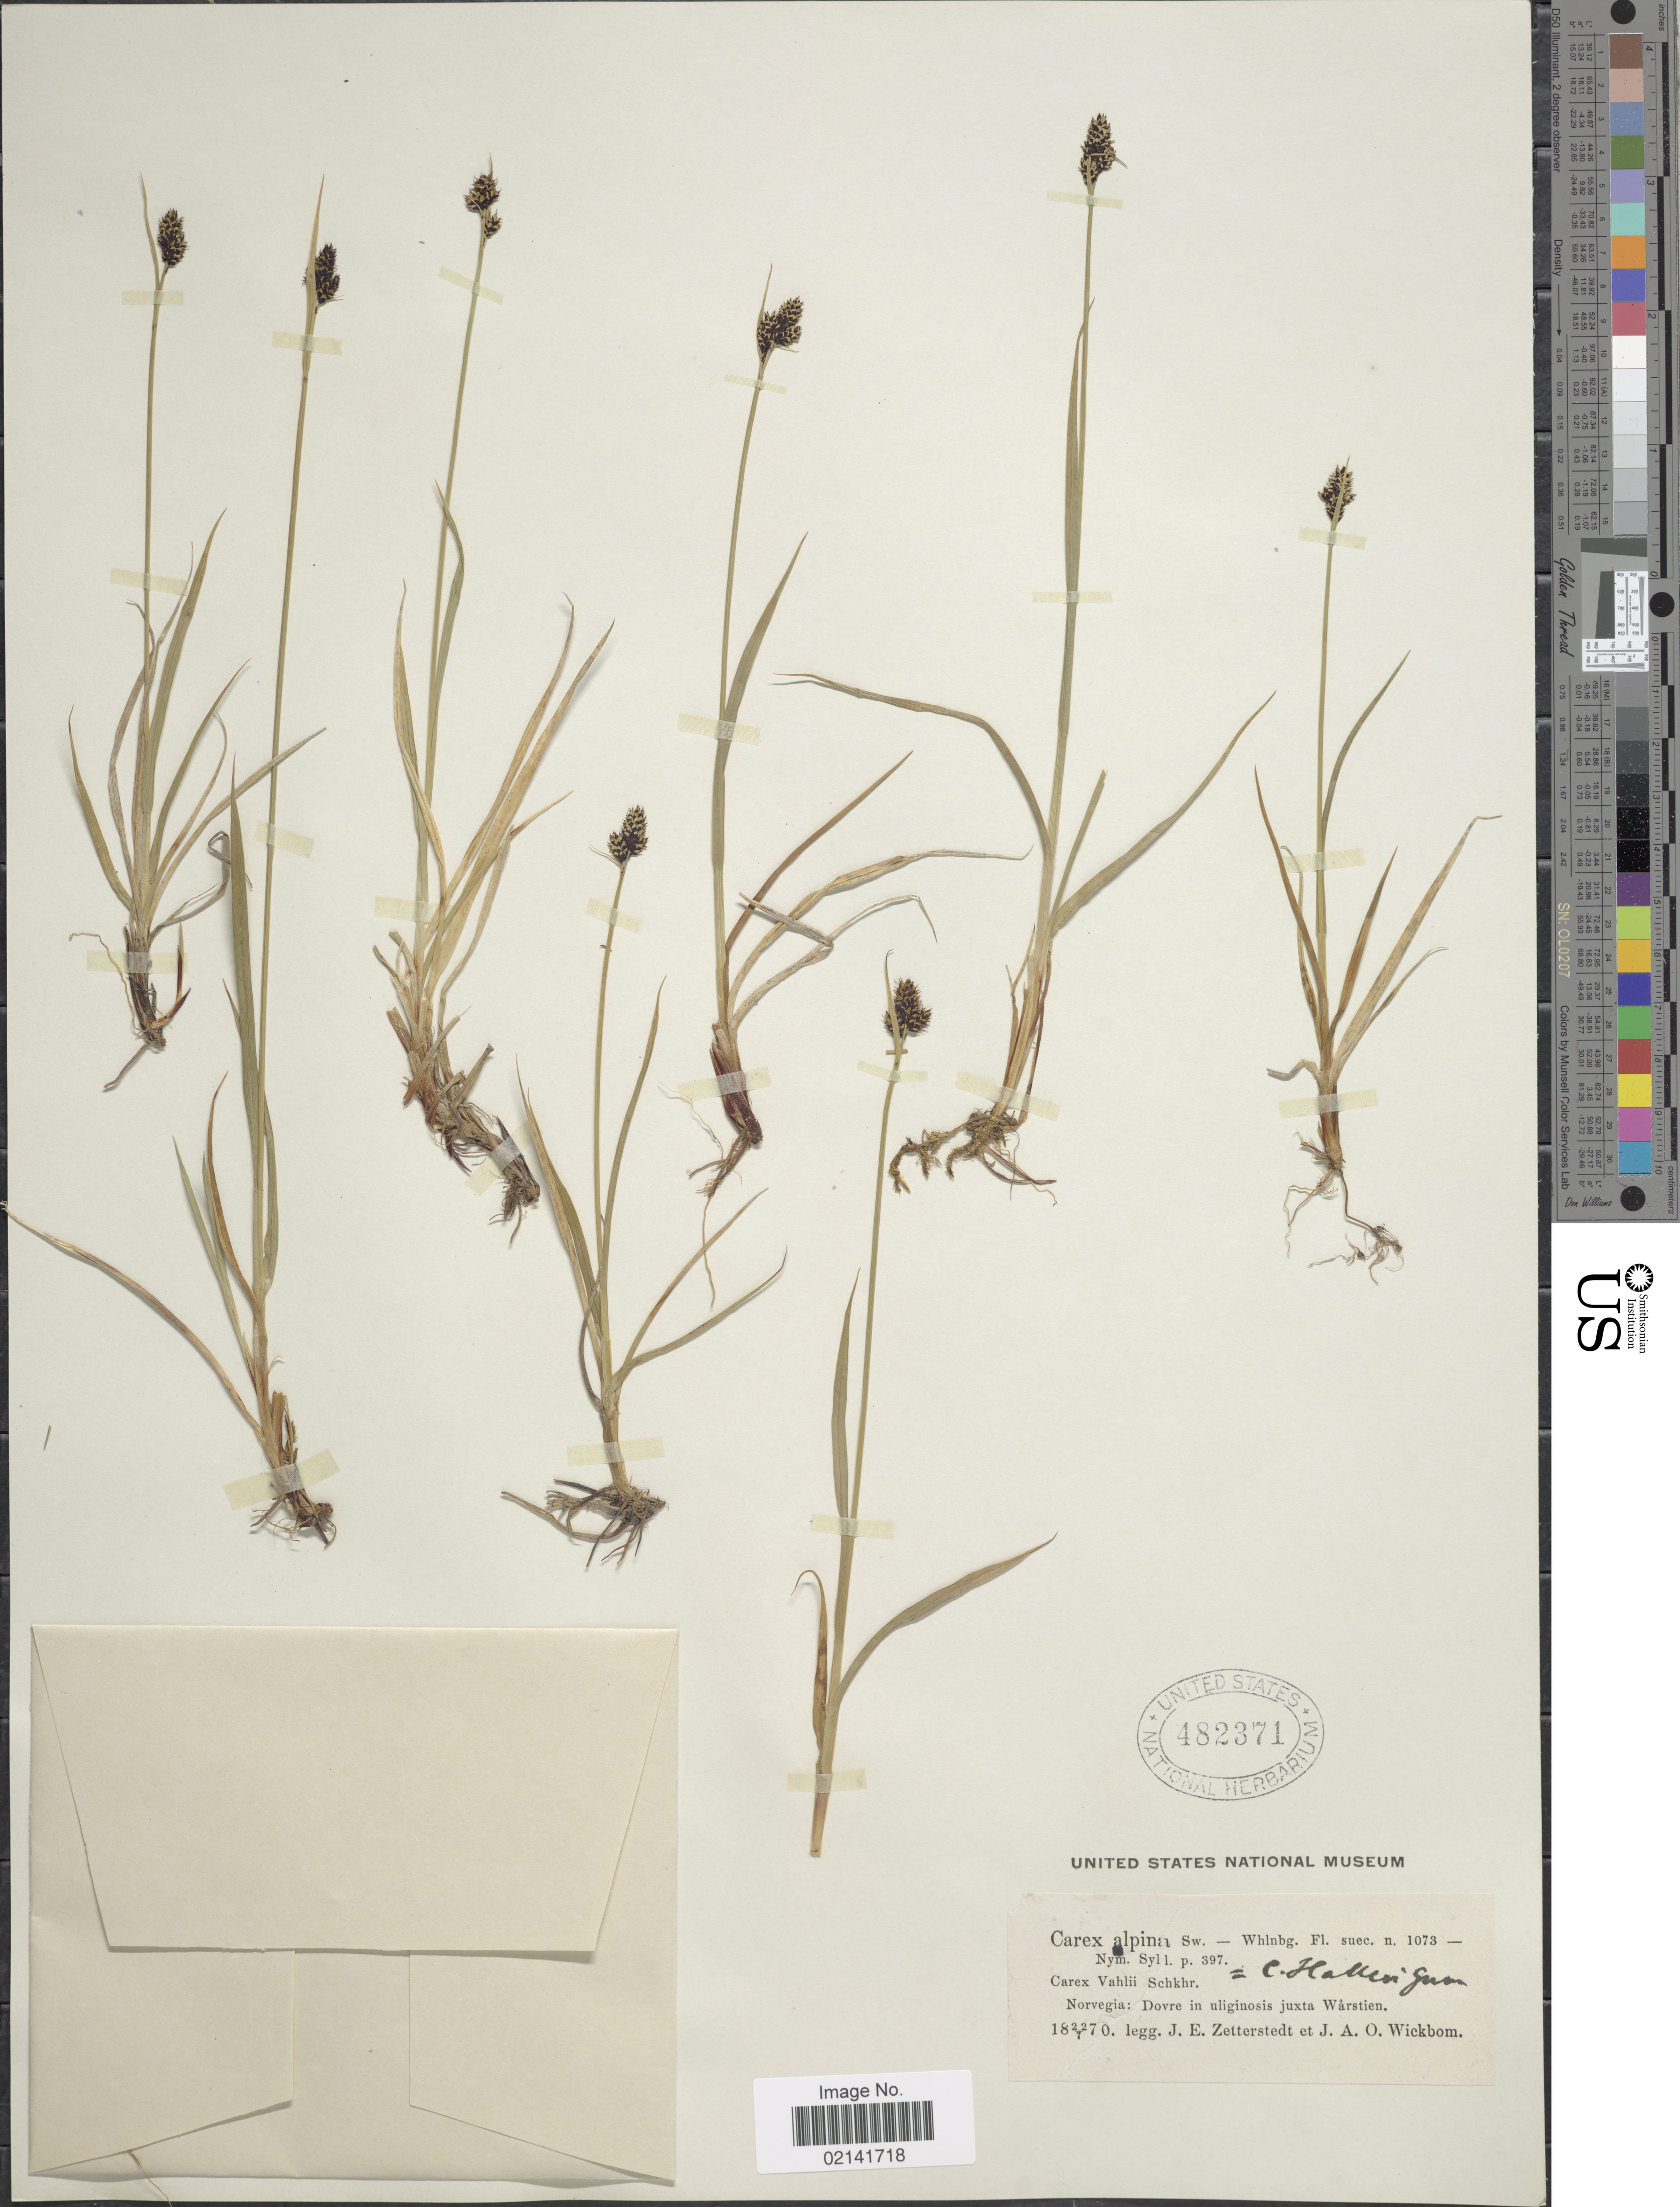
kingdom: Plantae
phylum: Tracheophyta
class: Liliopsida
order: Poales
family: Cyperaceae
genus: Carex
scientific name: Carex norvegica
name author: Retz.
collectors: J.E. Zetterstedt & J. Wickbom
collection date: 1870-07-22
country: Norway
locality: Dovre in uliginosis juxta Warstien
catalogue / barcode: US 482371